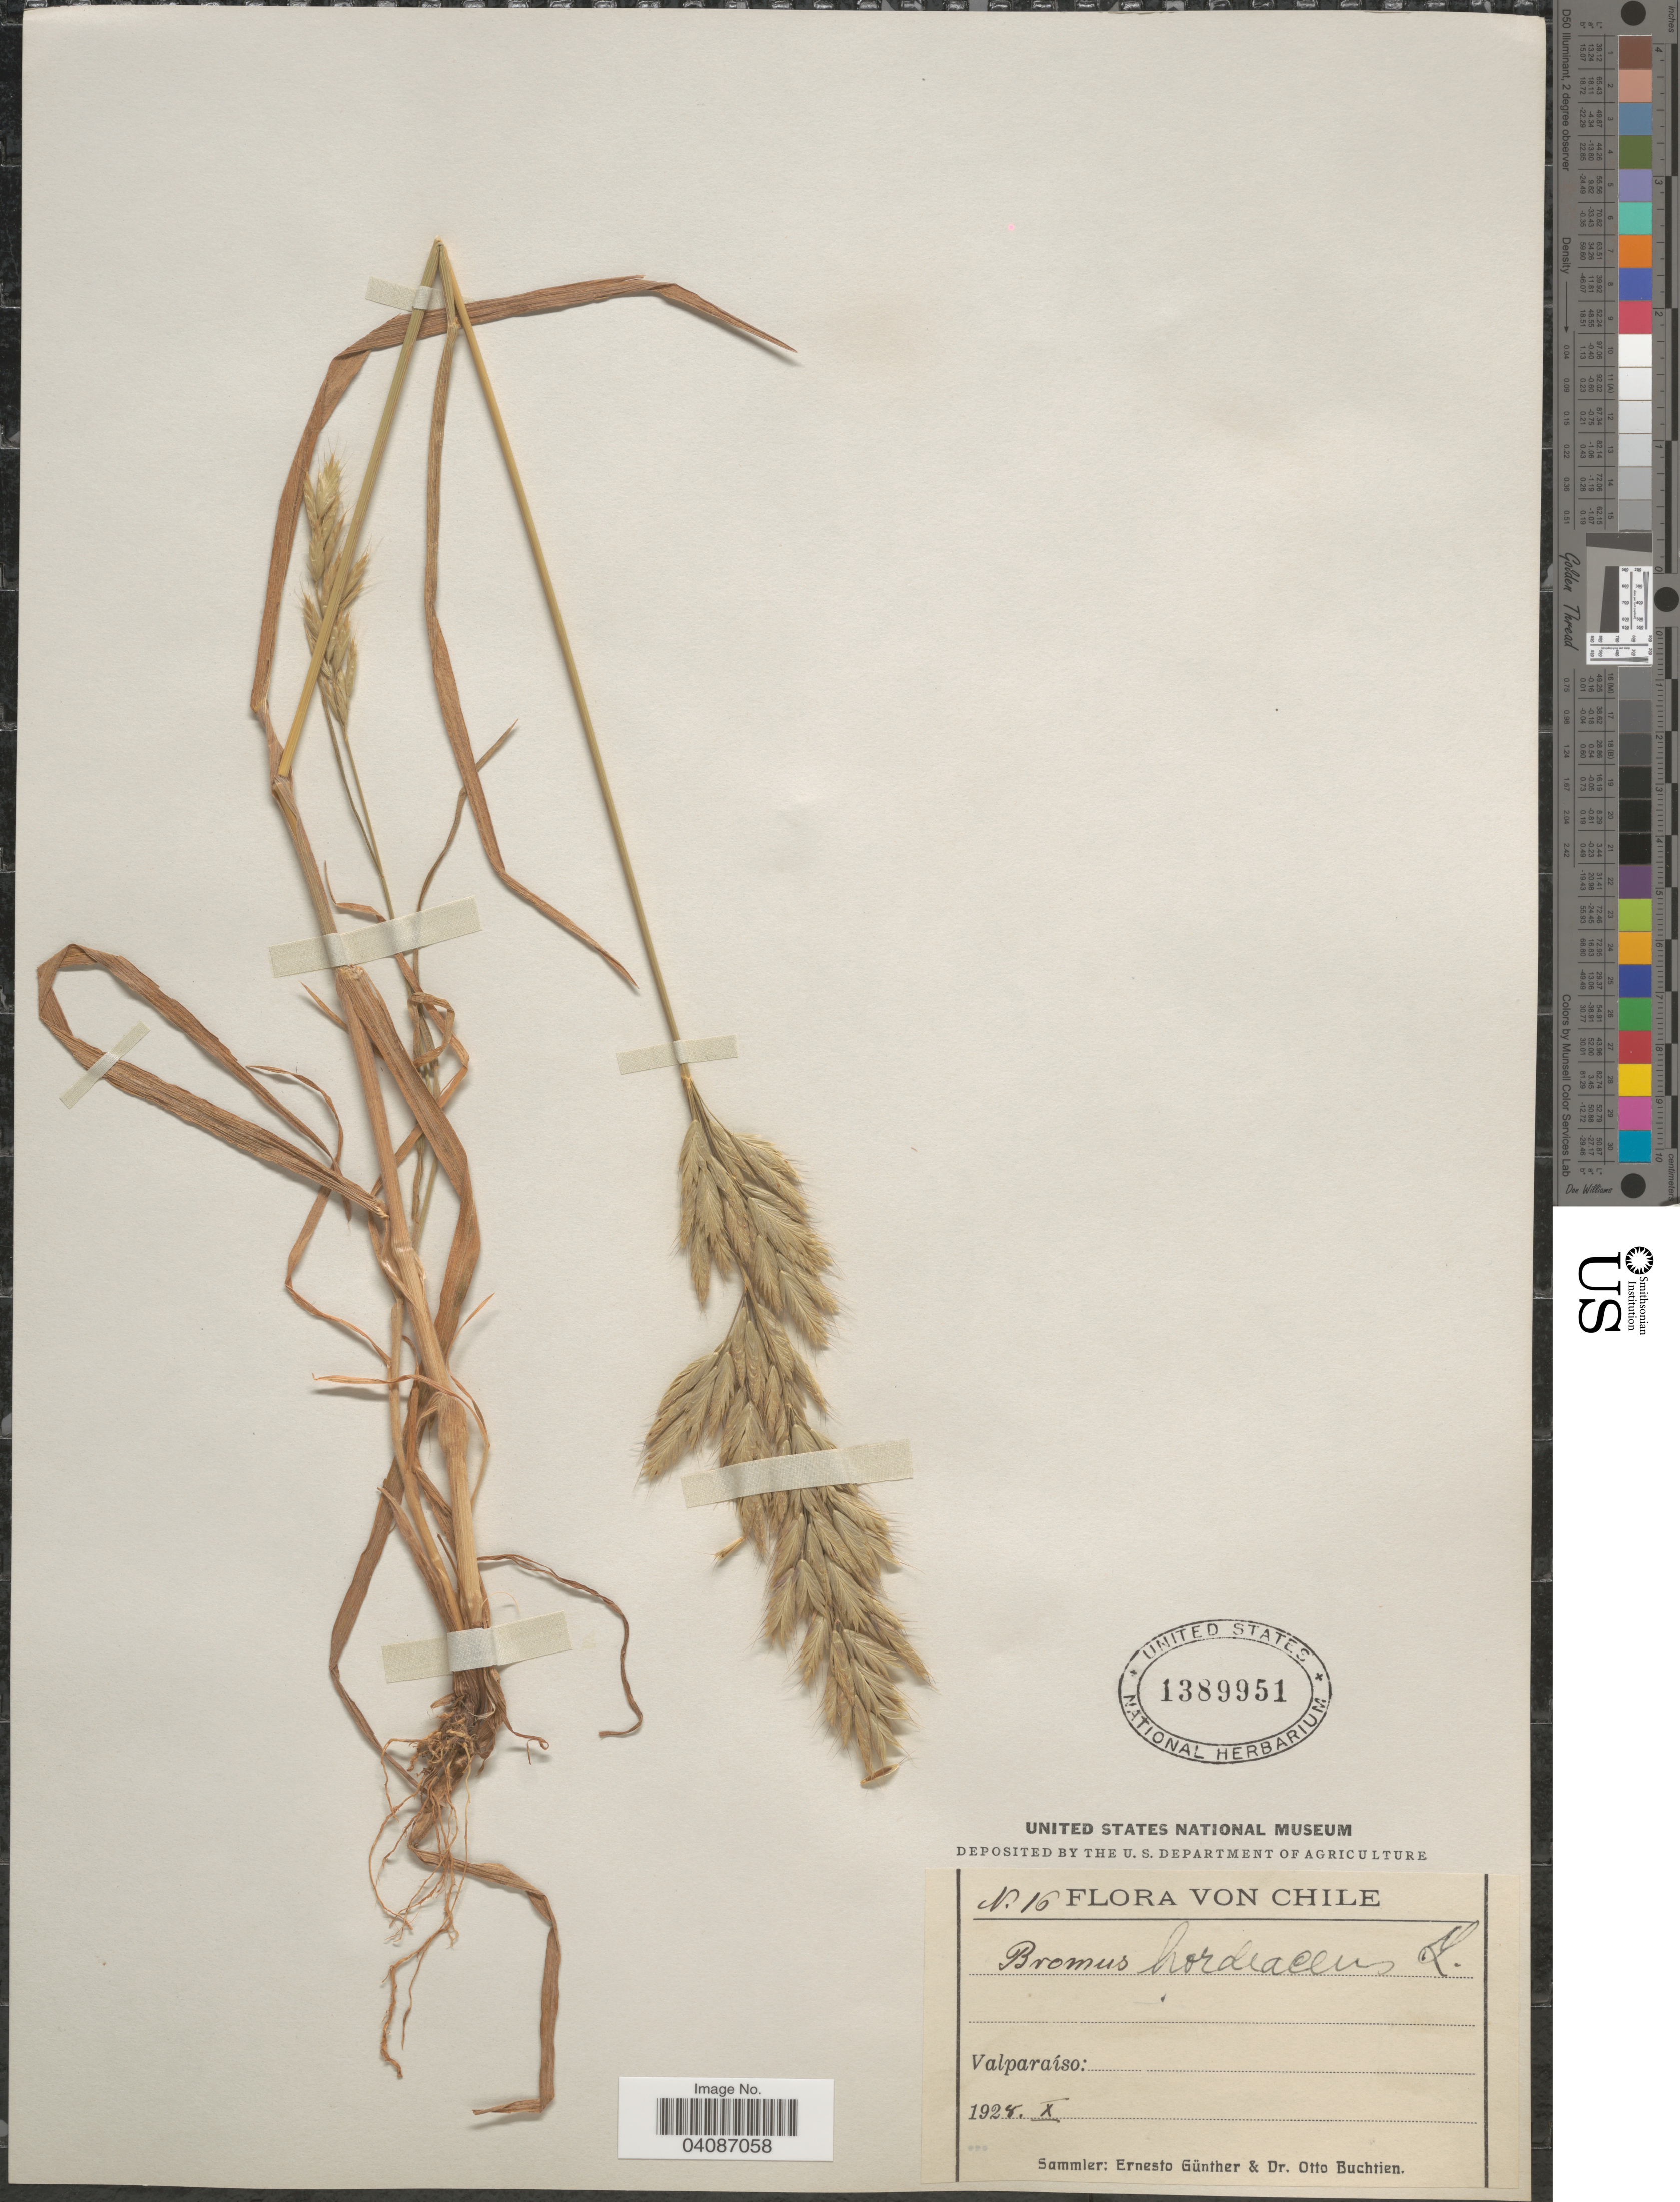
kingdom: Plantae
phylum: Tracheophyta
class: Liliopsida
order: Poales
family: Poaceae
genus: Bromus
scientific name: Bromus hordeaceus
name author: L.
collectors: E. Gunther & O. Buchtien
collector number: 16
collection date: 1928-10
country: Chile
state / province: Valparaíso (V)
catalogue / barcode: US 1389951